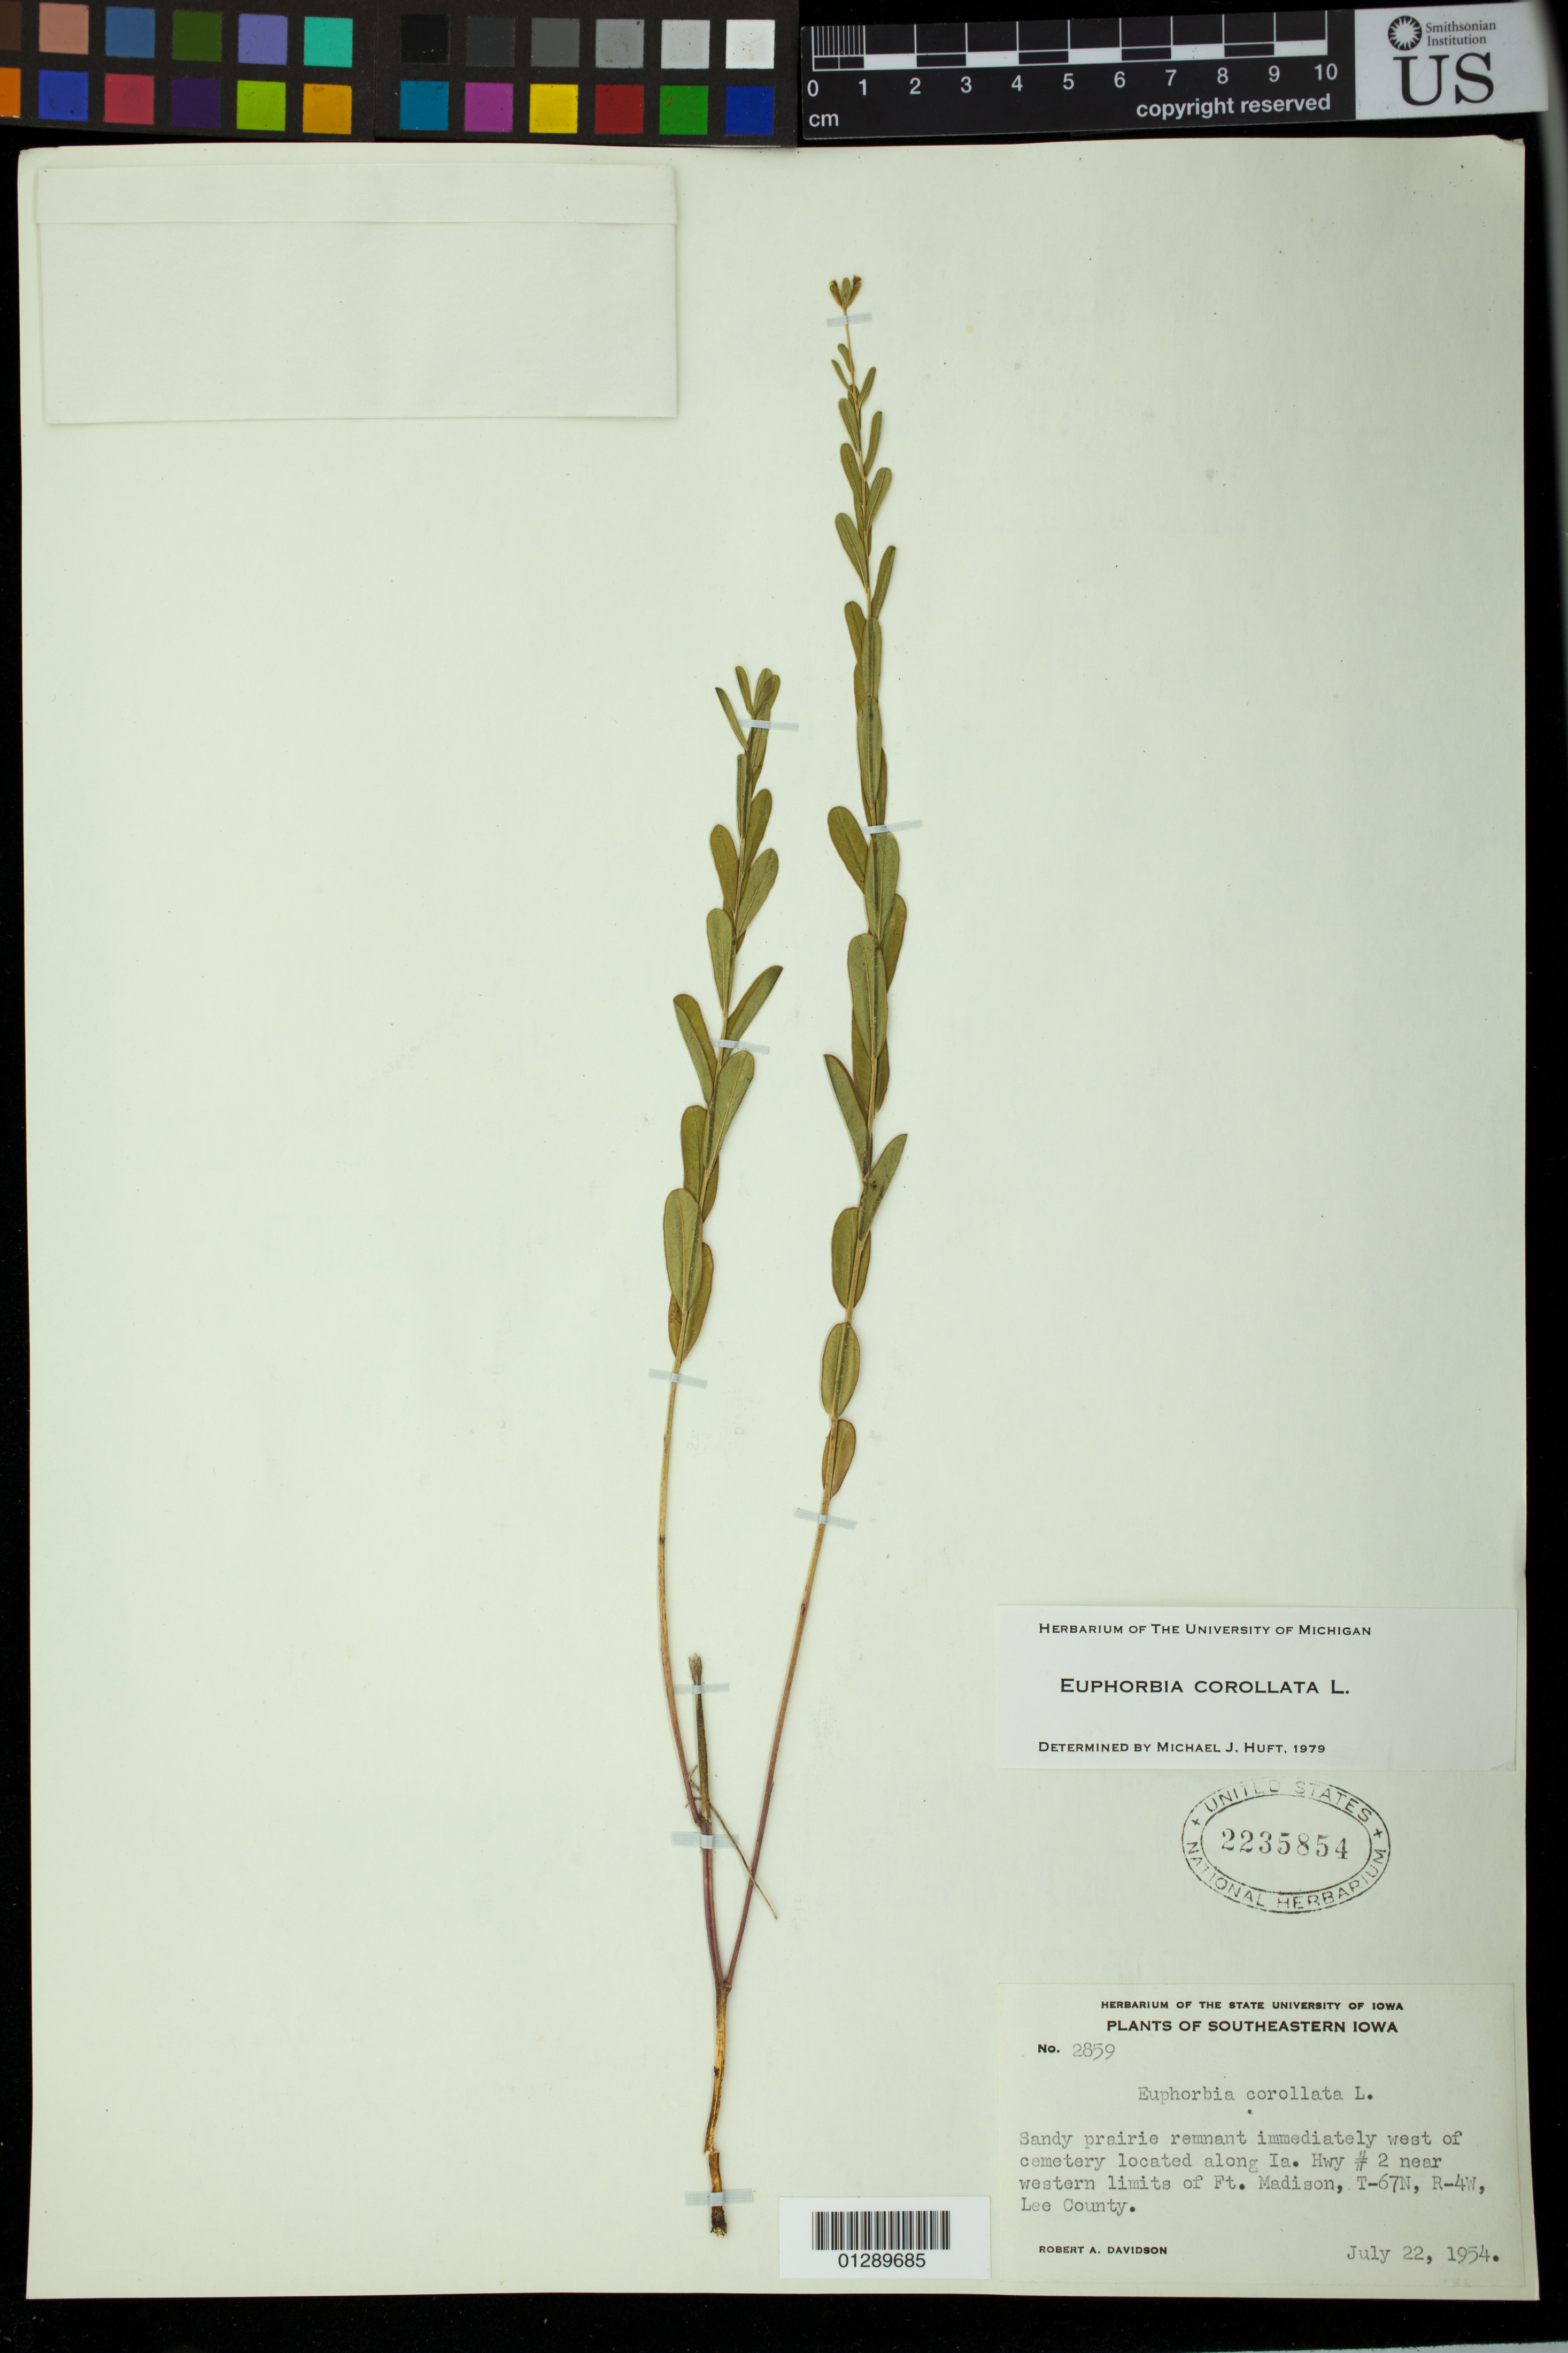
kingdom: Plantae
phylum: Tracheophyta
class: Magnoliopsida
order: Malpighiales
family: Euphorbiaceae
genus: Euphorbia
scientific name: Euphorbia corollata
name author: L.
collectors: R. A. Davidson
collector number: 2859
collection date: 1954-07-22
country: United States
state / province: Iowa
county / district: Lee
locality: Prairie remnant immediately west of cemetery located along Ia. Hwy #2 near western limits of Ft. Madison, T-67N, R-4W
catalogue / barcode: US 2235854